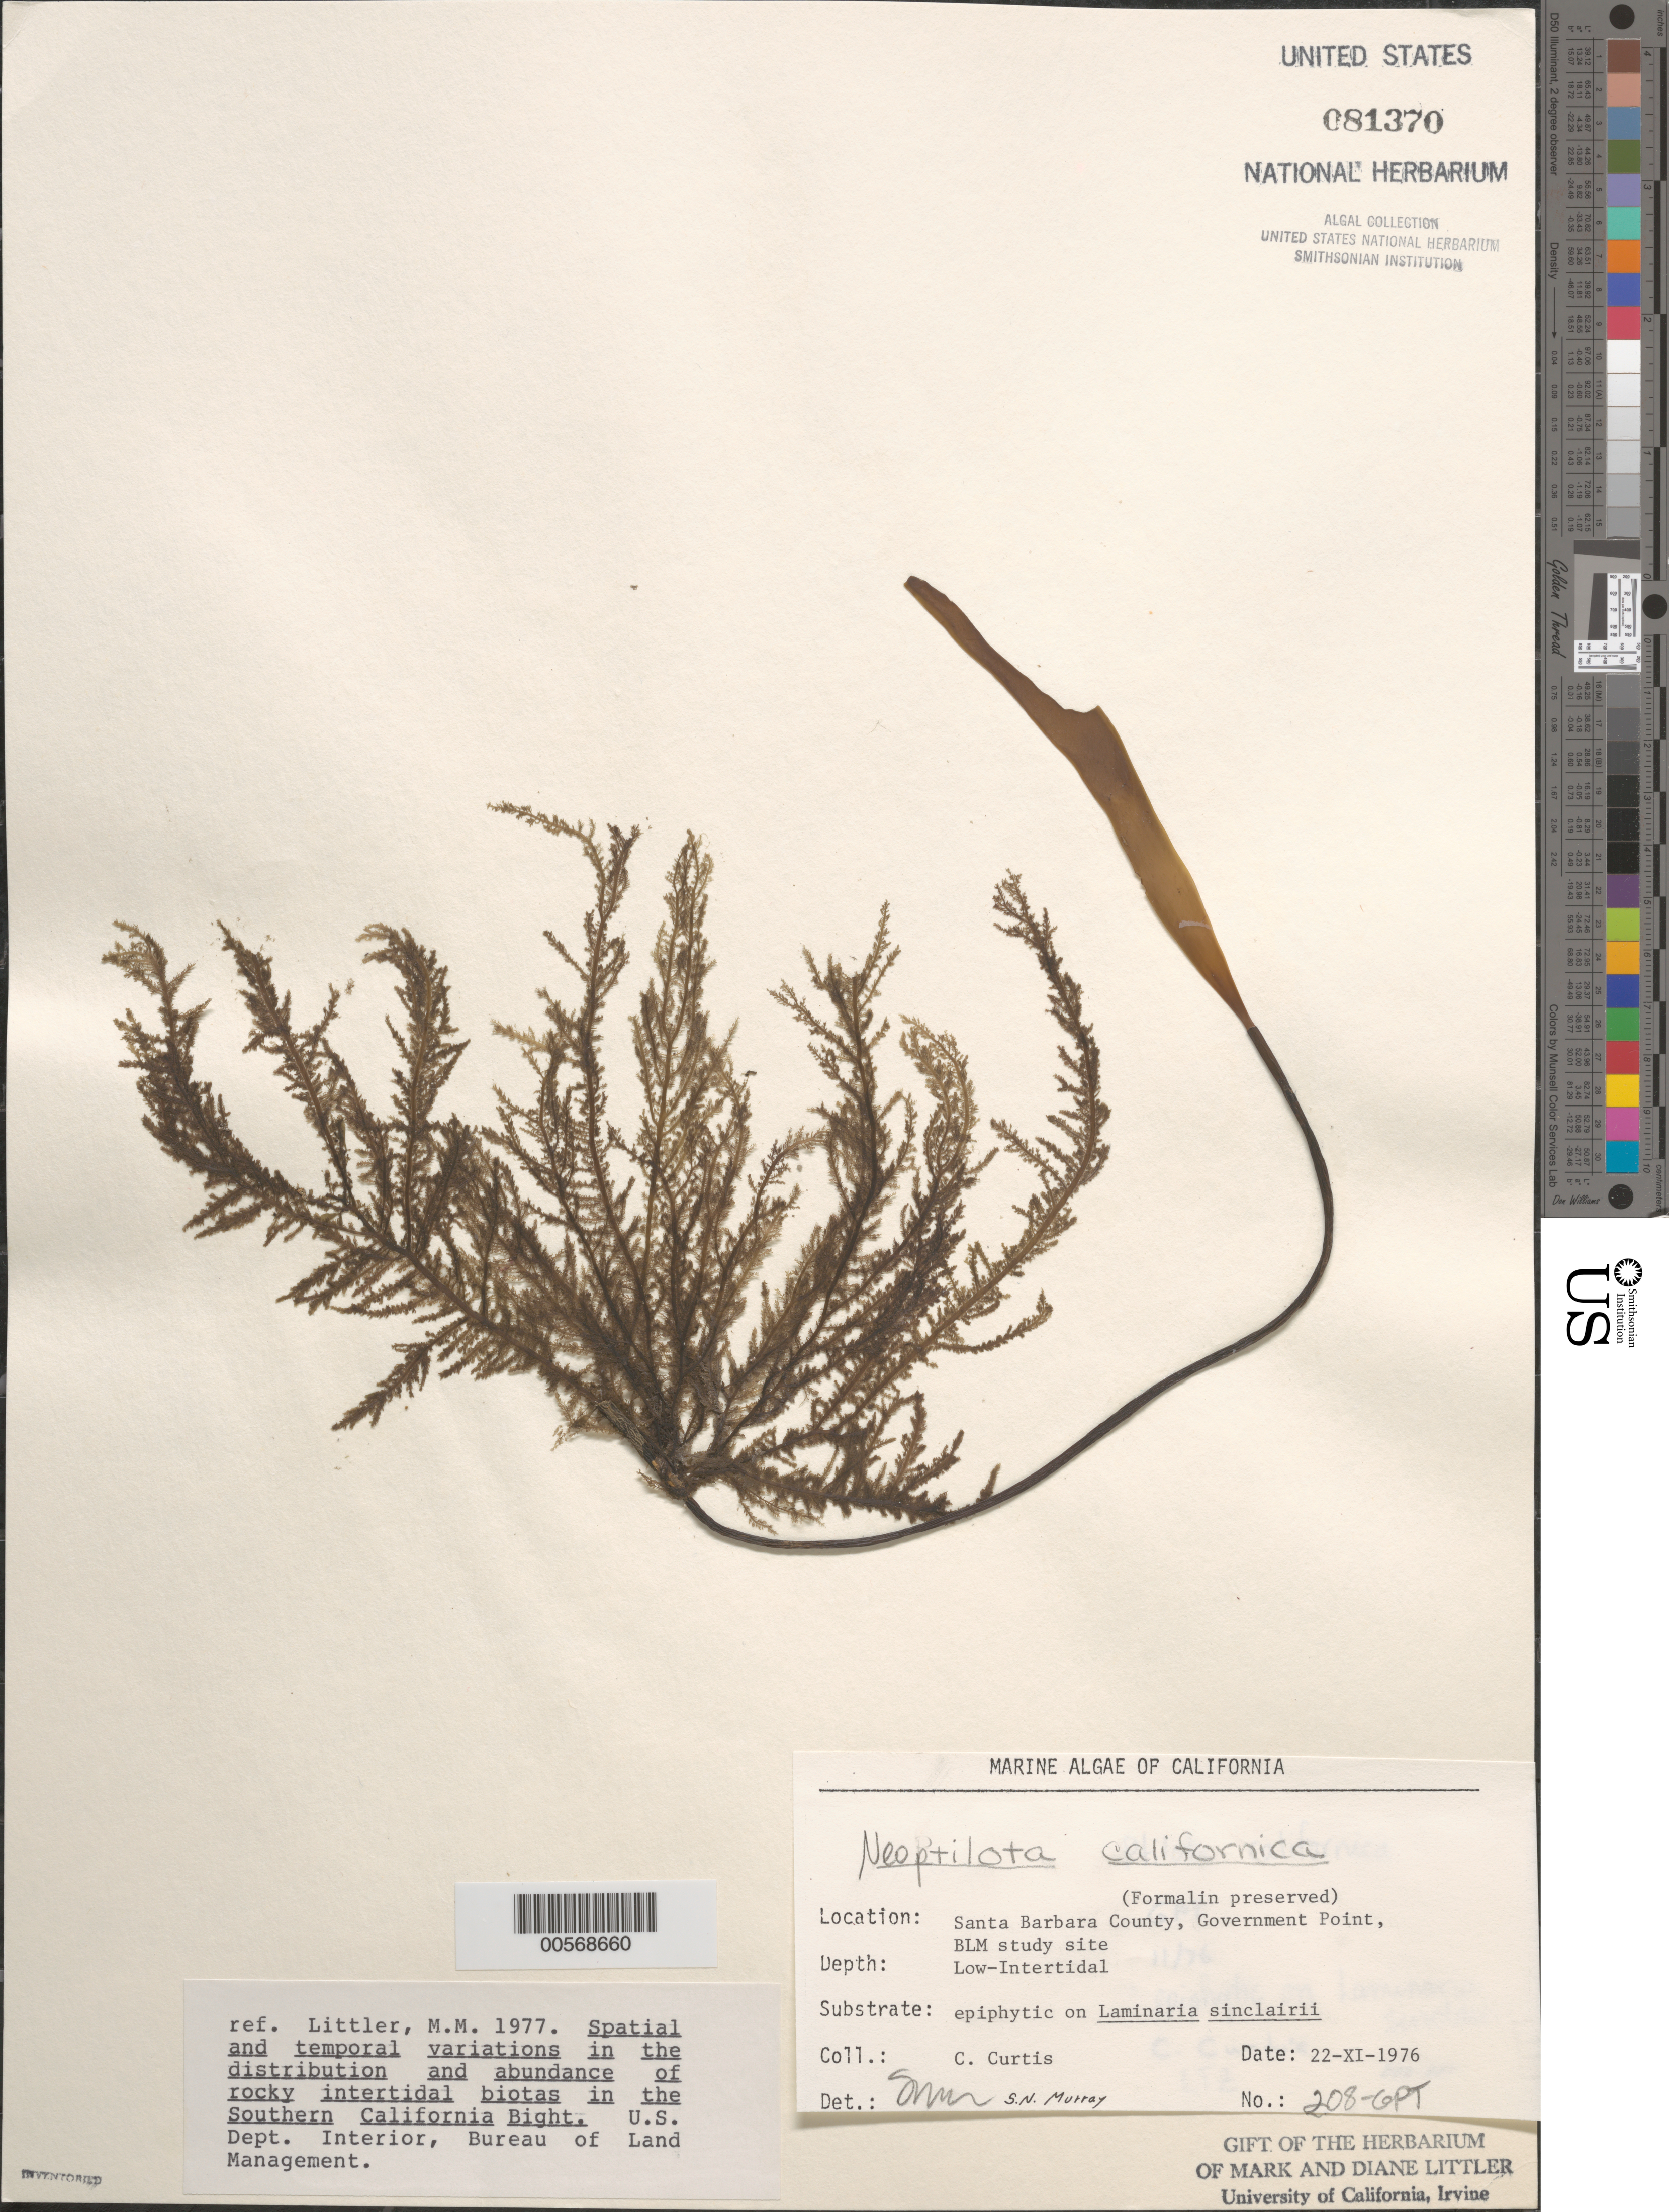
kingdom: Plantae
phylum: Rhodophyta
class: Florideophyceae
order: Ceramiales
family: Wrangeliaceae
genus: Ptilota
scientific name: Ptilota densa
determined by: Algae name updating Project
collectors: C. Curtis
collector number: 208-gpt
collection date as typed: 22 Nov 1976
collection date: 1976-11-22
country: United States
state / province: California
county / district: Santa Barbara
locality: Government Point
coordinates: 34 26'31"N, 120 24'06"W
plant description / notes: BLM-SOCALBIGHT Rocky Intertidal Survey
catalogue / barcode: US 81370